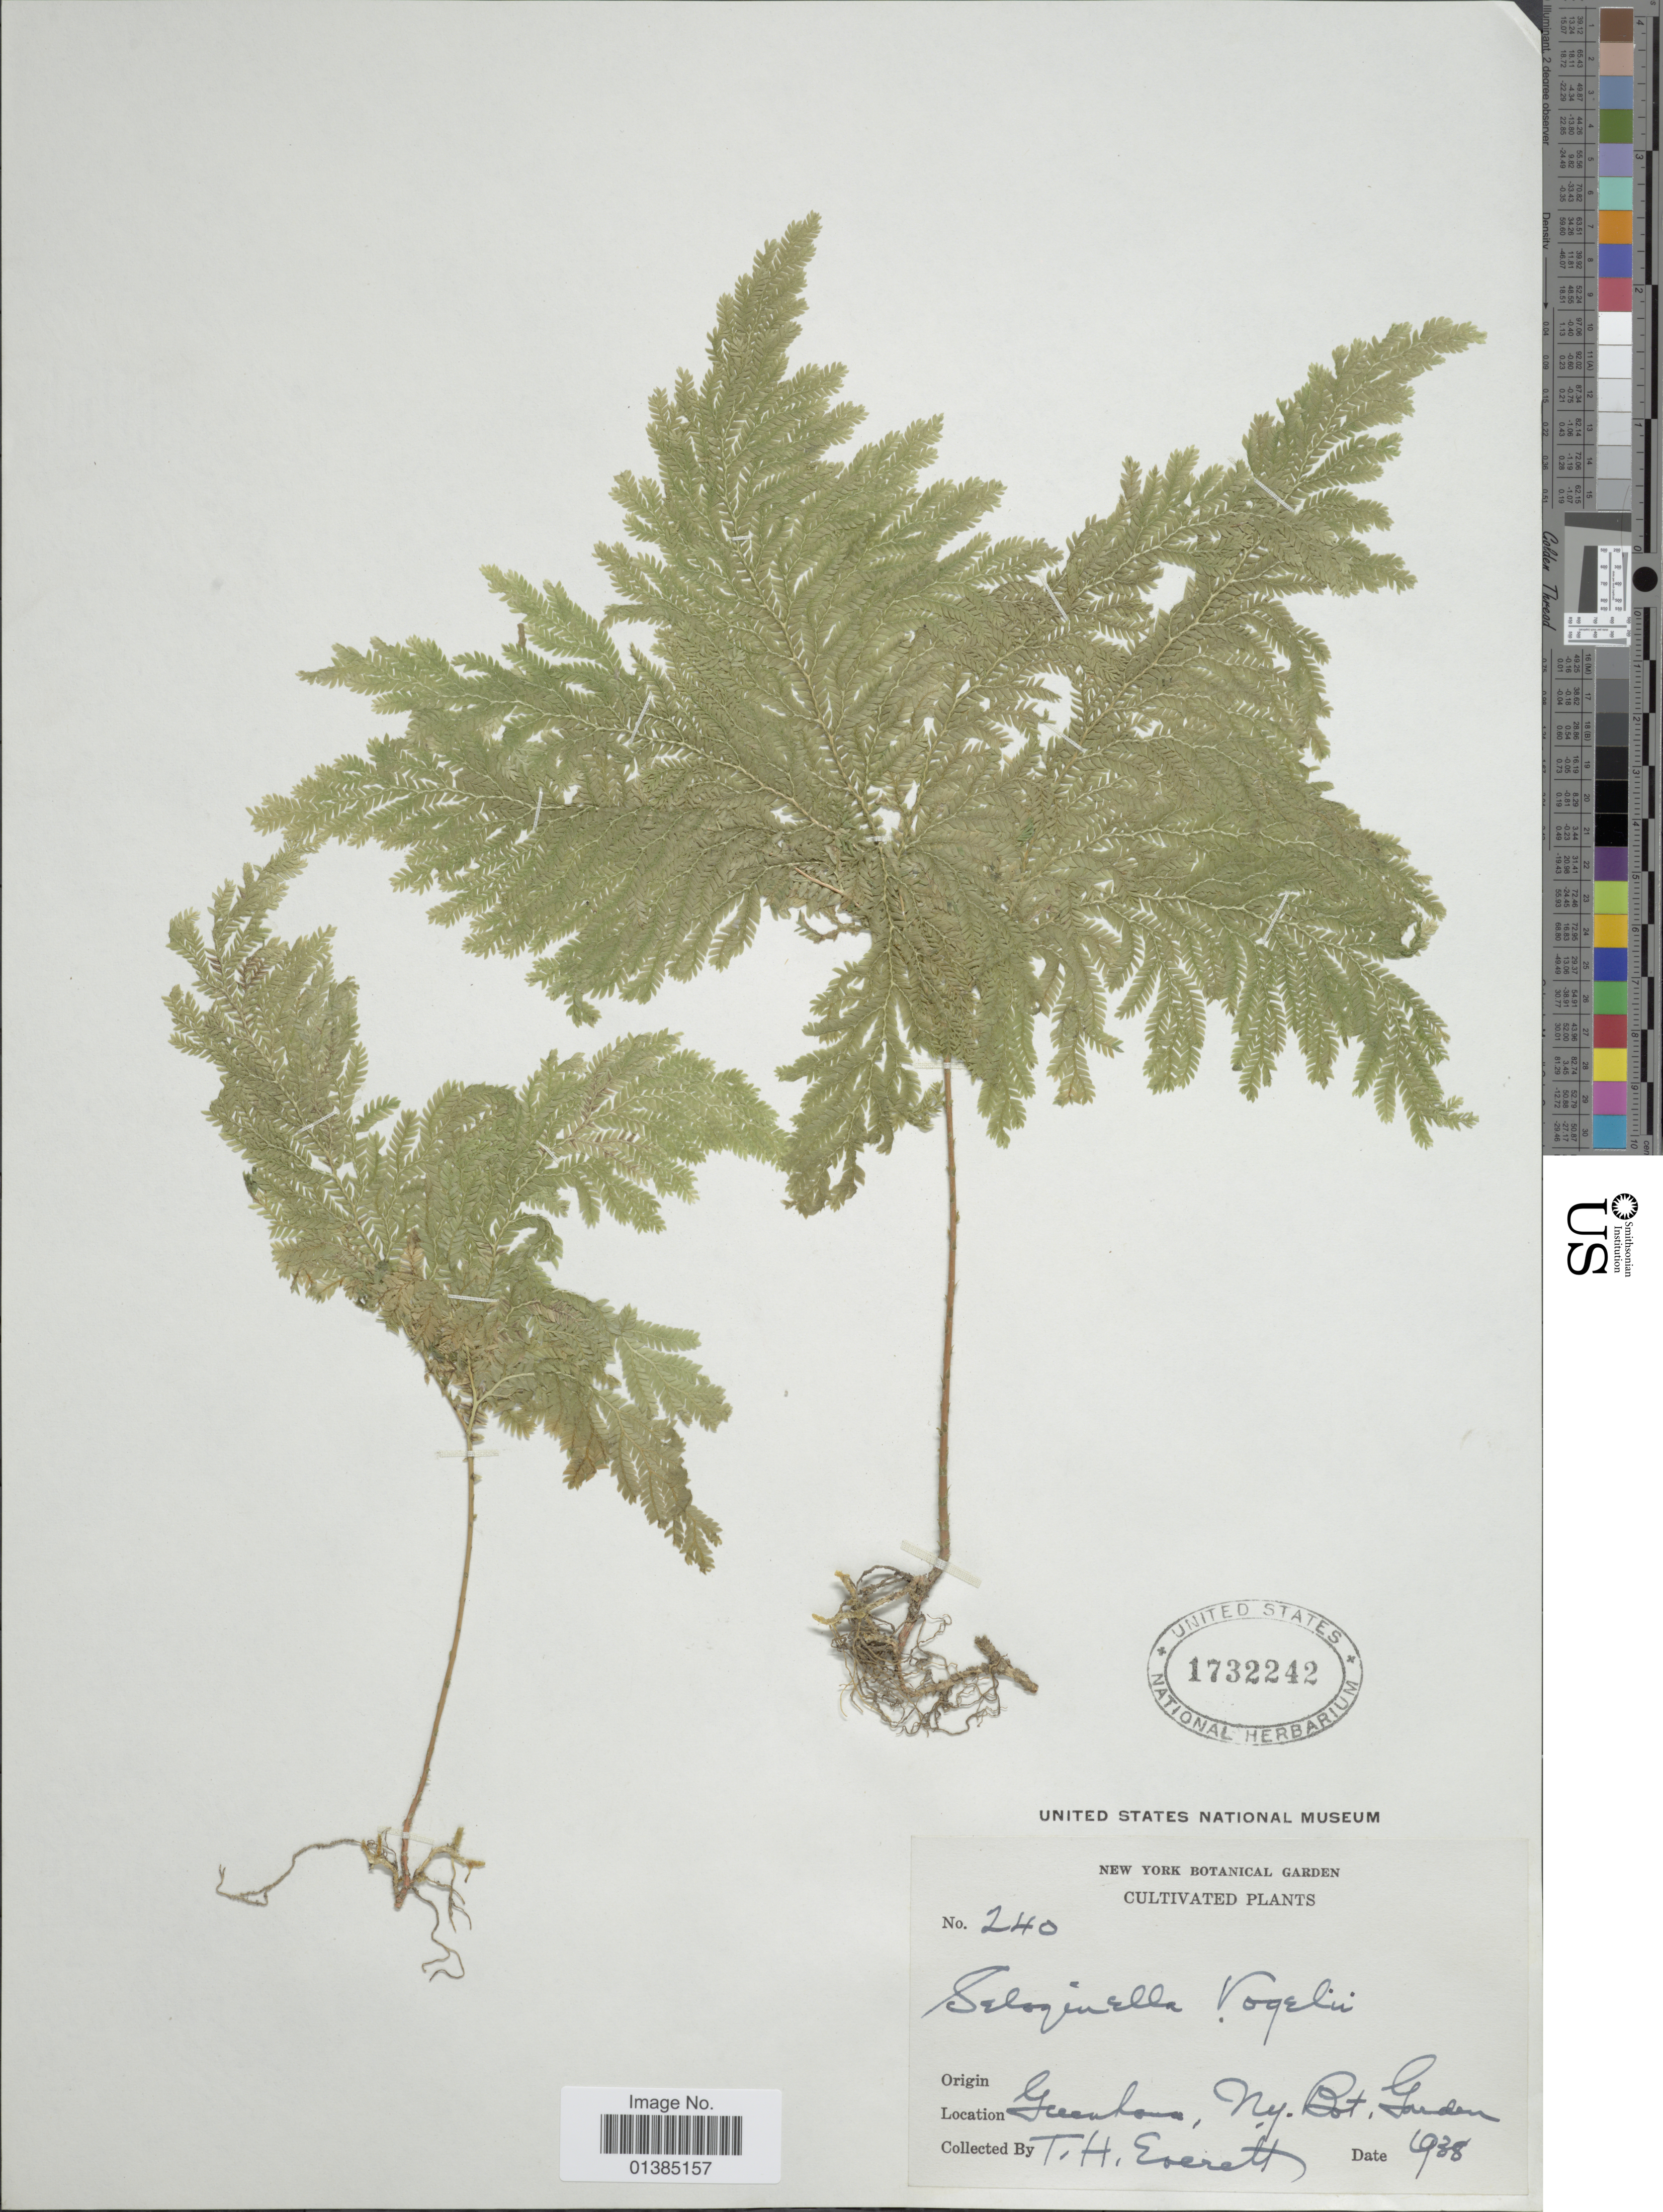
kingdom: Plantae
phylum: Tracheophyta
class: Lycopodiopsida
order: Selaginellales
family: Selaginellaceae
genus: Selaginella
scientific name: Selaginella vogelii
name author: Spring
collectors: T. Everett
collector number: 240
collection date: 1938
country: United States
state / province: New York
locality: Greenhouse, Ny. Bot. Garden.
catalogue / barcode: US 1732242